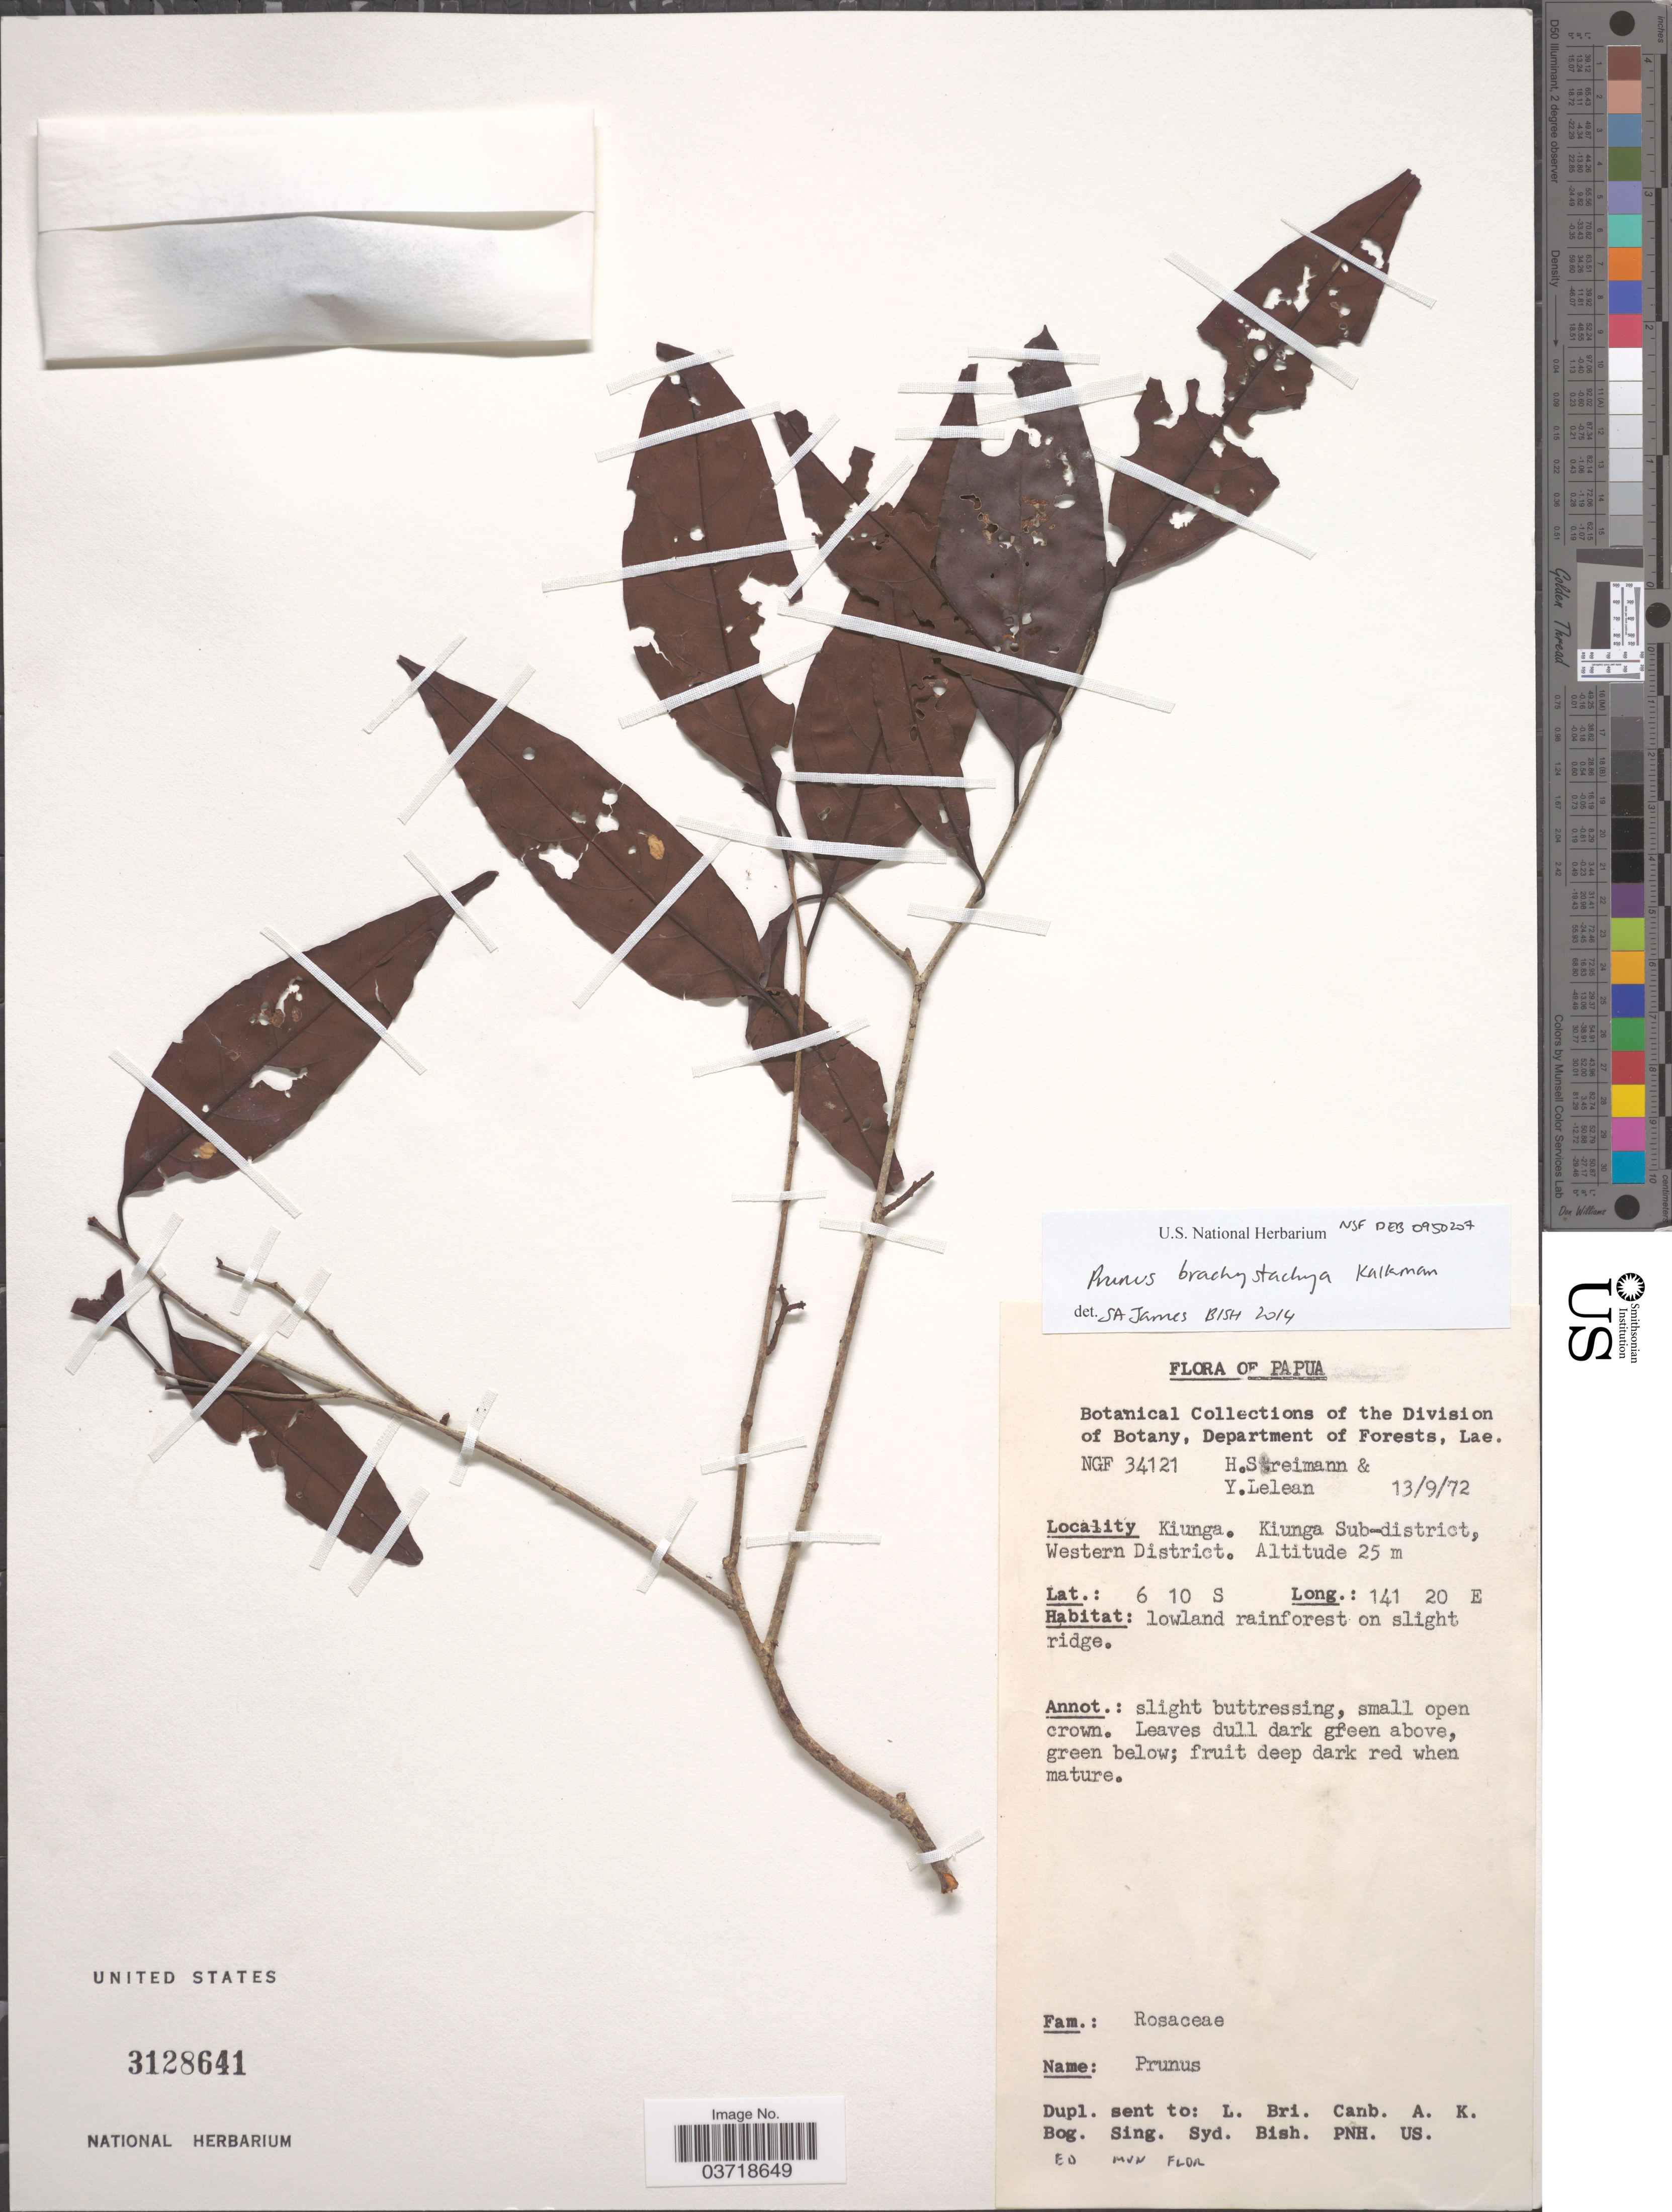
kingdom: Plantae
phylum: Tracheophyta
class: Magnoliopsida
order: Rosales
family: Rosaceae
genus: Prunus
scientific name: Prunus brachystachya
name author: Kalkman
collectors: H. Streimann & Y. Lelean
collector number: NGF 34121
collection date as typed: Transcribed d/m/y: 13/9/72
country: Papua New Guinea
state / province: Manus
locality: Papua. Kiunga. Kiunga sub-district, Western District.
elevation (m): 25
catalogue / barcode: US 3128641